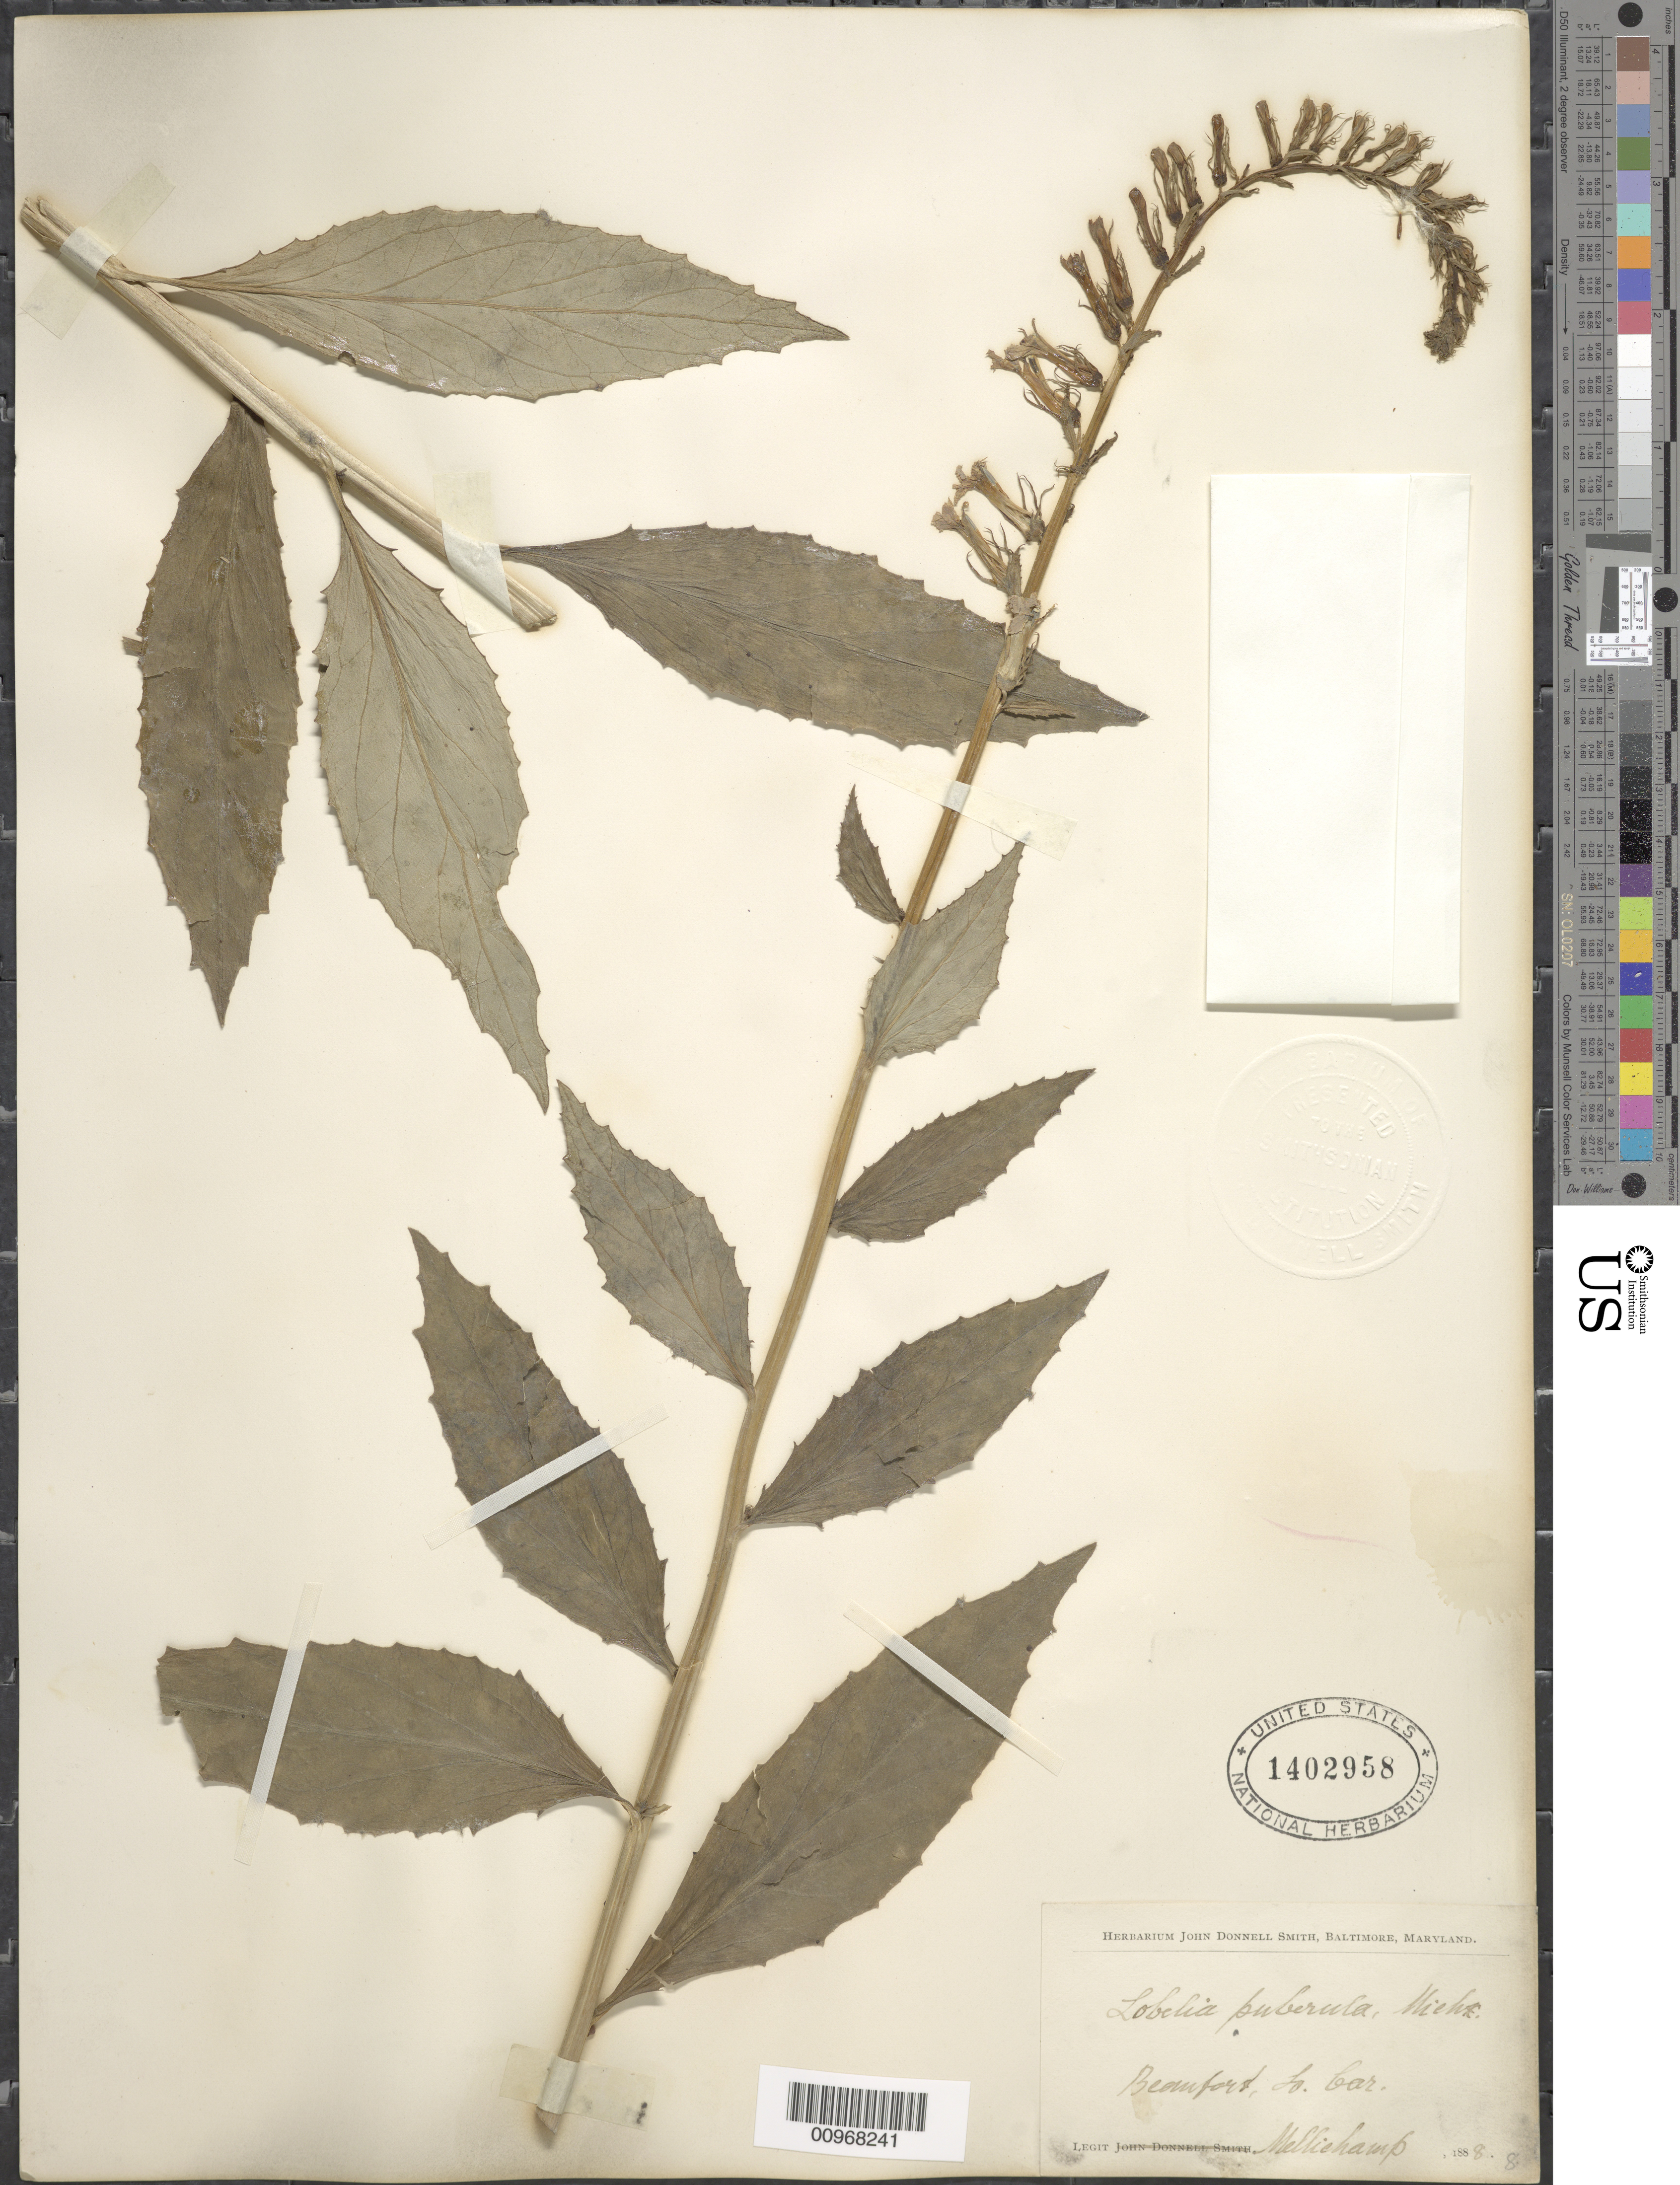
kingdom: Plantae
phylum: Tracheophyta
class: Magnoliopsida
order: Asterales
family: Campanulaceae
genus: Lobelia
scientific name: Lobelia puberula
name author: Michx.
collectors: -. Mellichamp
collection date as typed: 1888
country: United States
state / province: South Carolina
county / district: Beaufort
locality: Beaufort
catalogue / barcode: US 1402958